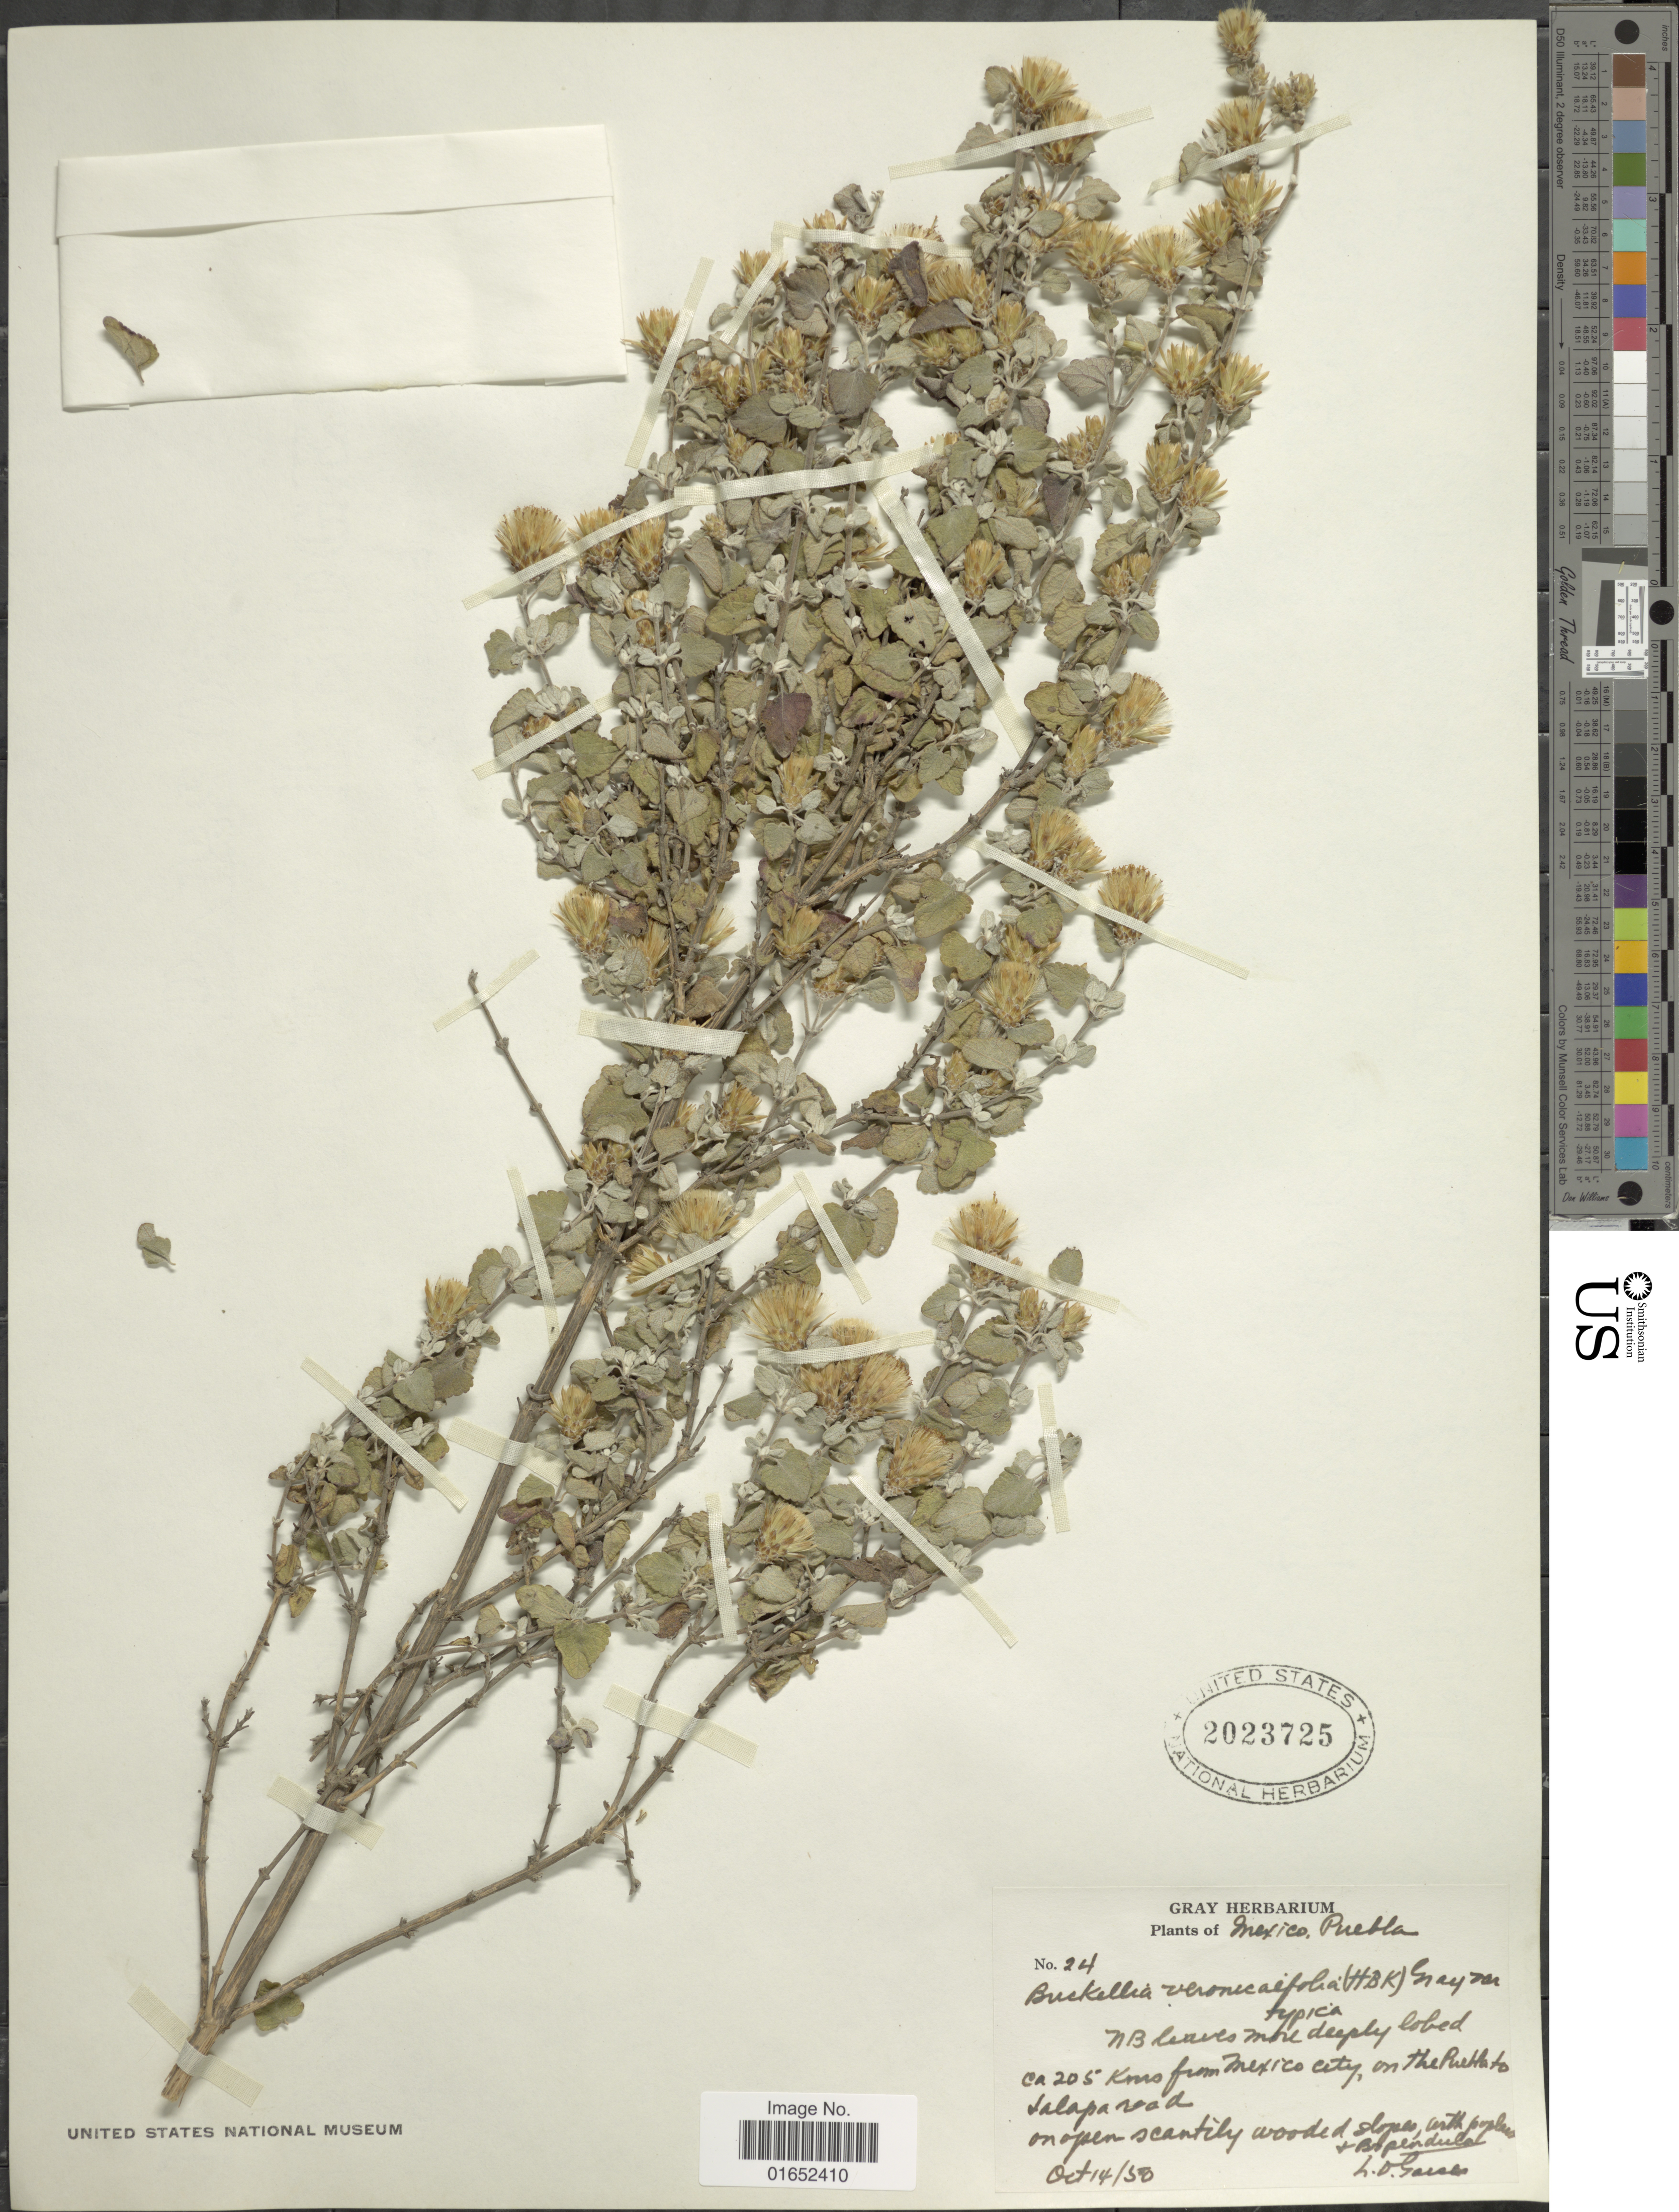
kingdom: Plantae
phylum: Tracheophyta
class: Magnoliopsida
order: Asterales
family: Asteraceae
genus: Brickellia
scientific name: Brickellia veronicaefolia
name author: (Kunth) A. Gray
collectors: L. Gaiser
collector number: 24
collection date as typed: Transcribed d/m/y: 14/10/50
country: Mexico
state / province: Puebla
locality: Ca 205 Kms from Mexico city, on the Puebla to Jalapa road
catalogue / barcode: US 2023725